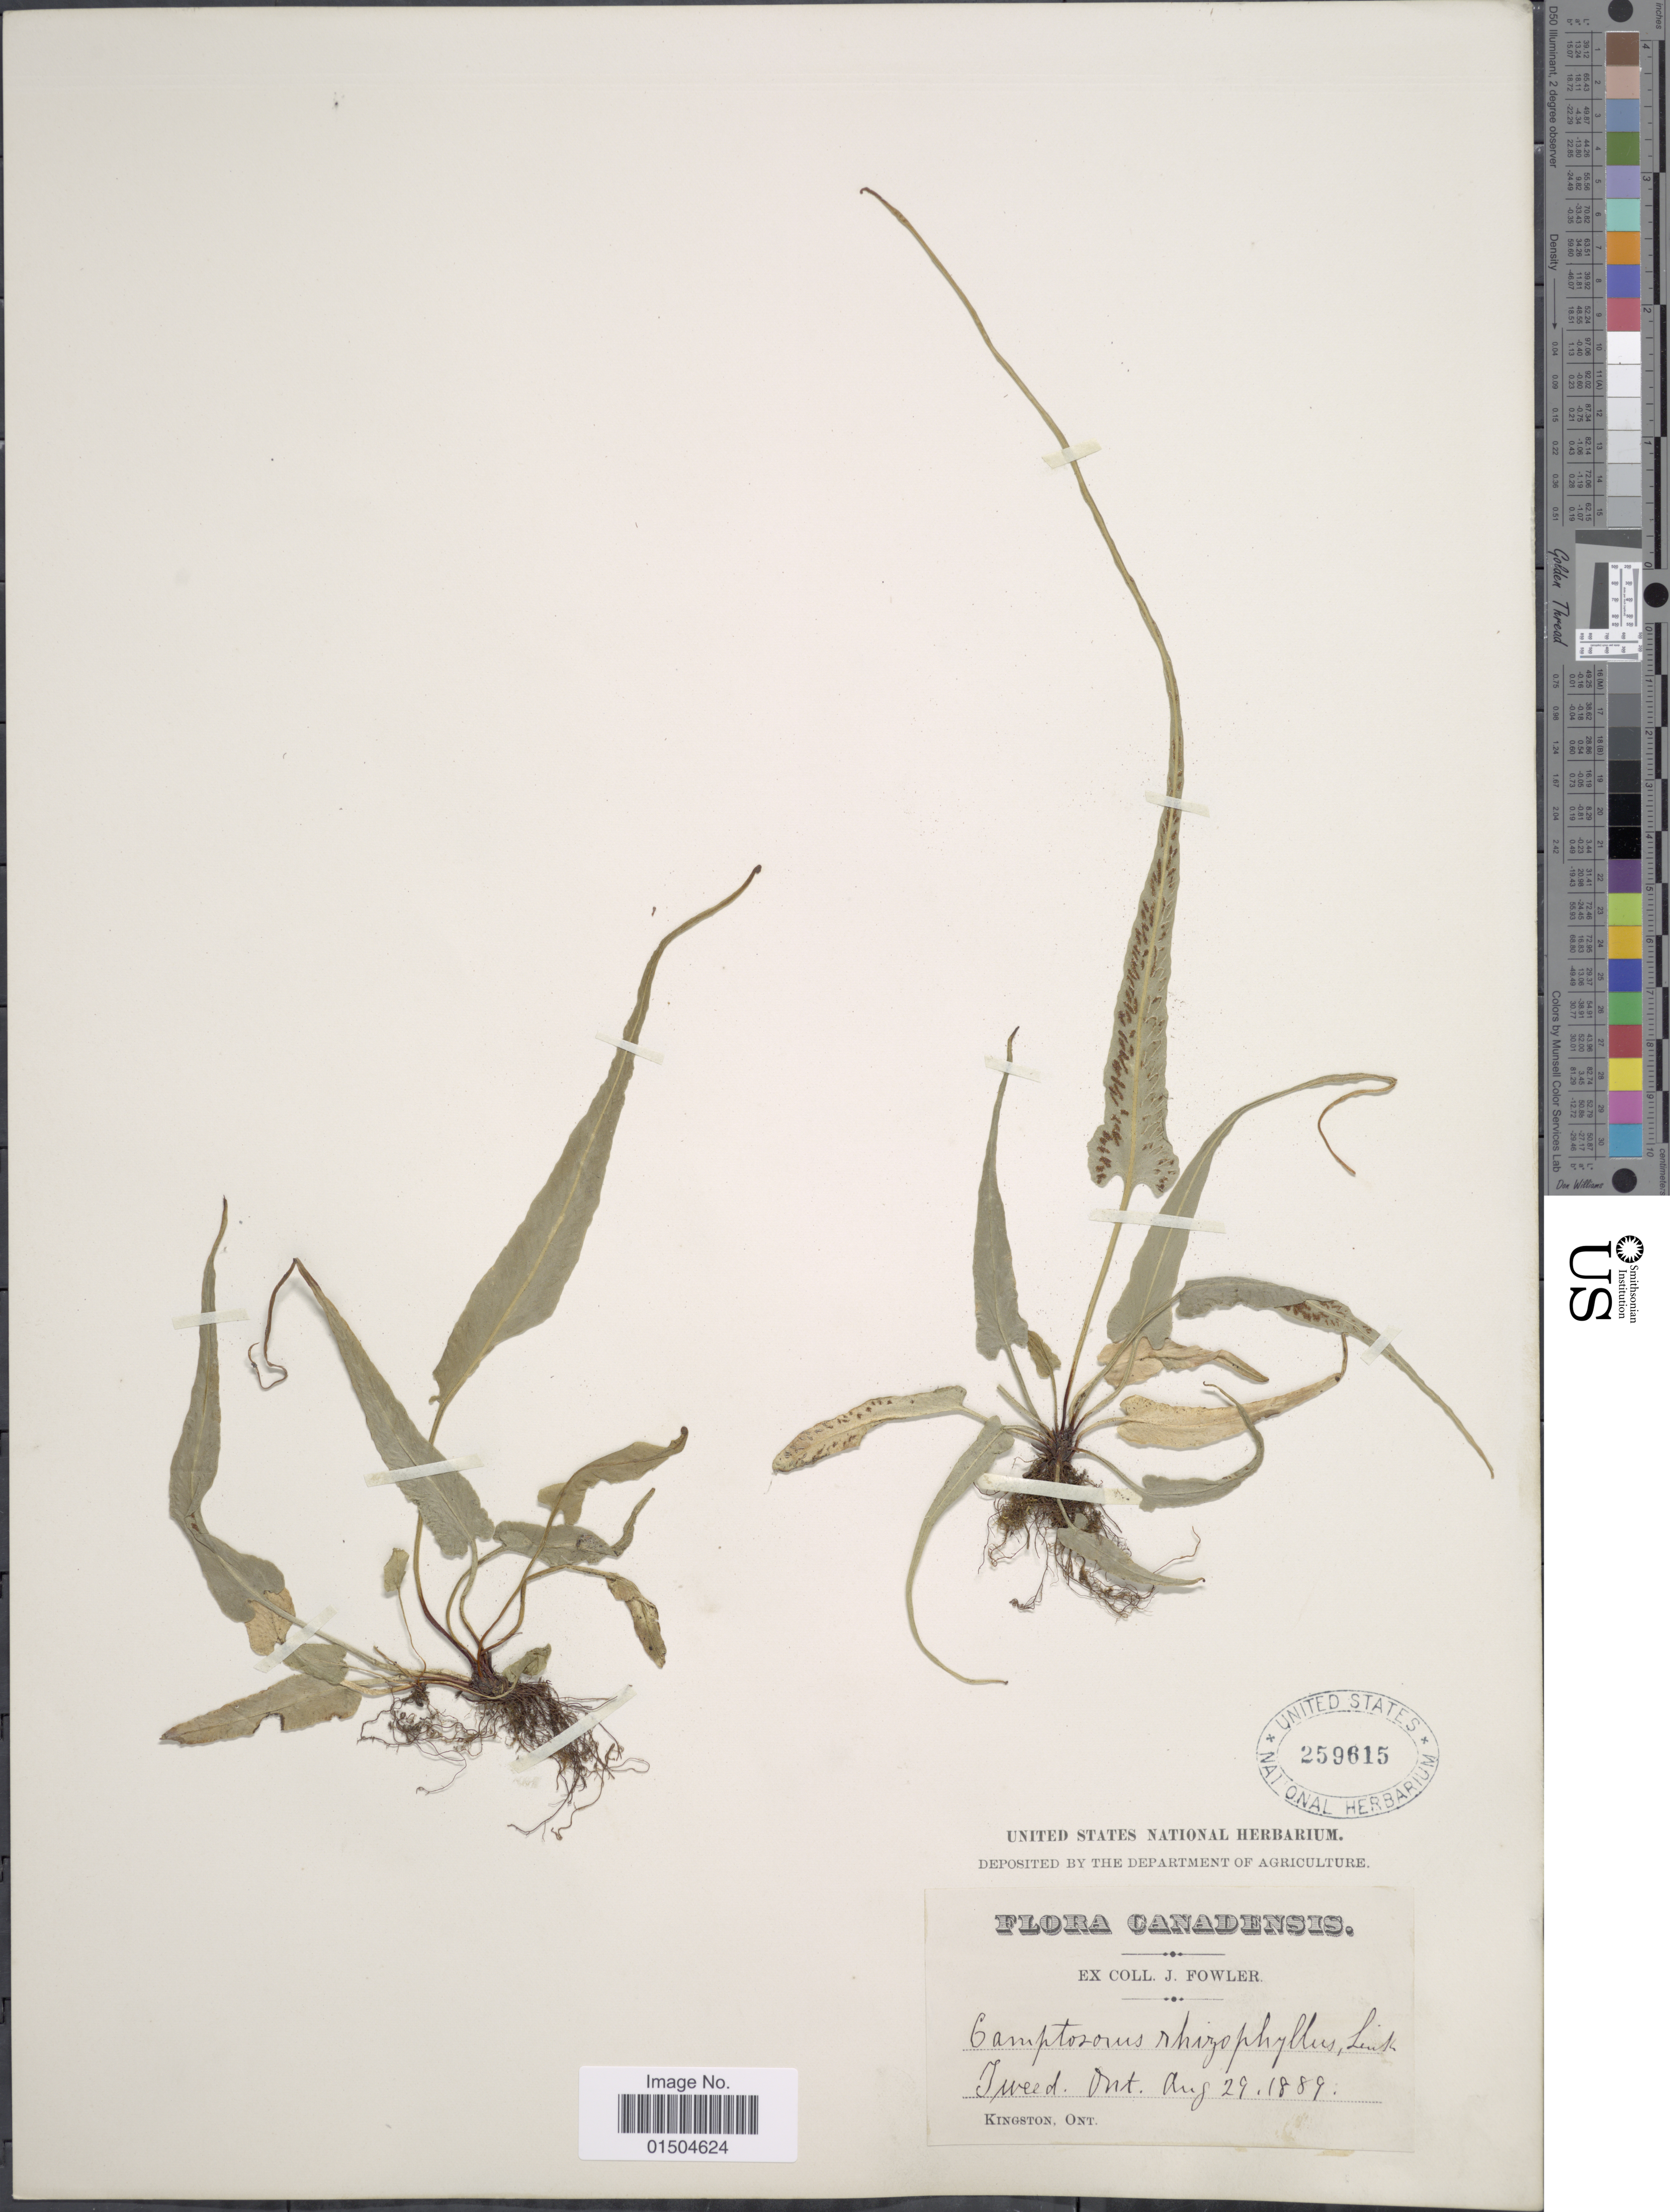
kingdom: Plantae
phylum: Tracheophyta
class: Polypodiopsida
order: Polypodiales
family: Aspleniaceae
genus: Asplenium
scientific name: Asplenium rhizophyllum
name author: L.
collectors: J. P. Fowler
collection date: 1889-08-29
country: Canada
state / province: Ontario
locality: Tweed.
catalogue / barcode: US 259615